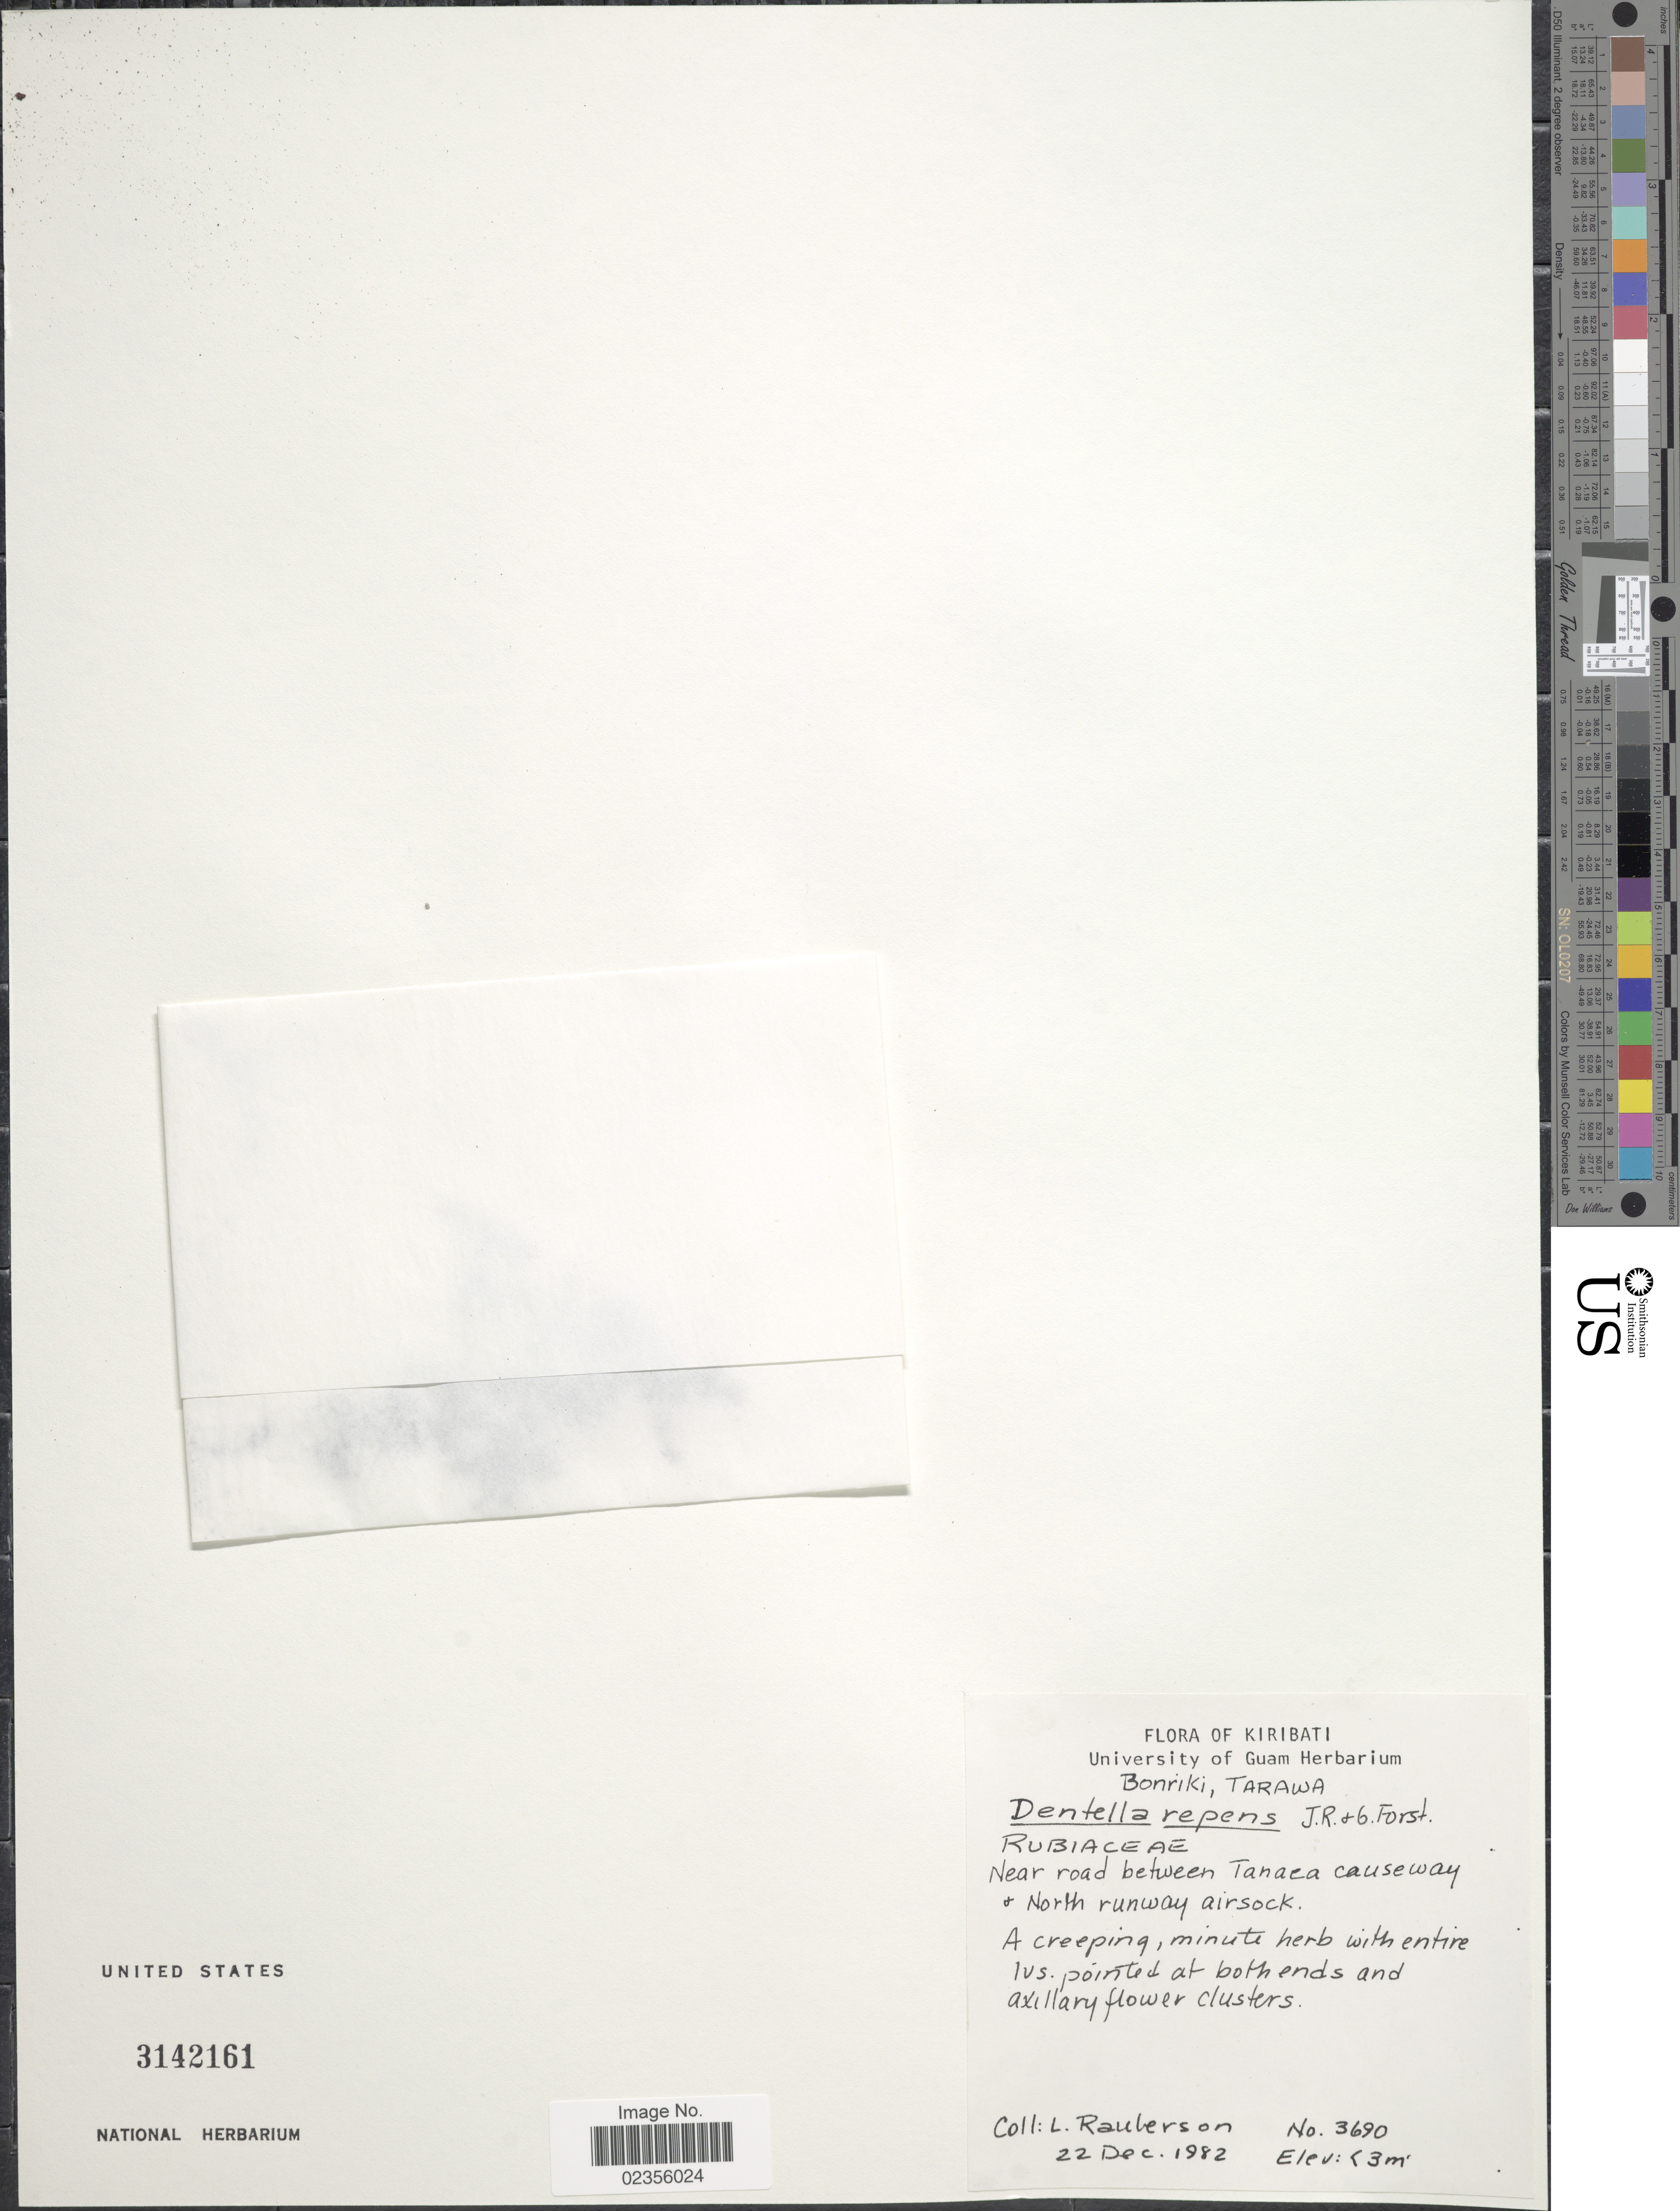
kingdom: Plantae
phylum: Tracheophyta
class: Magnoliopsida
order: Gentianales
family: Rubiaceae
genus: Dentella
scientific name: Dentella repens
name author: J.R. Forst. & G. Forst.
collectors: L. Raulerson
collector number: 3690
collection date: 1982-12-22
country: Kiribati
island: Tarawa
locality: Bonriki, Tarawa. Near road between Tanaea causeway & North runway airsock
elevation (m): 3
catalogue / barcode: US 3142161